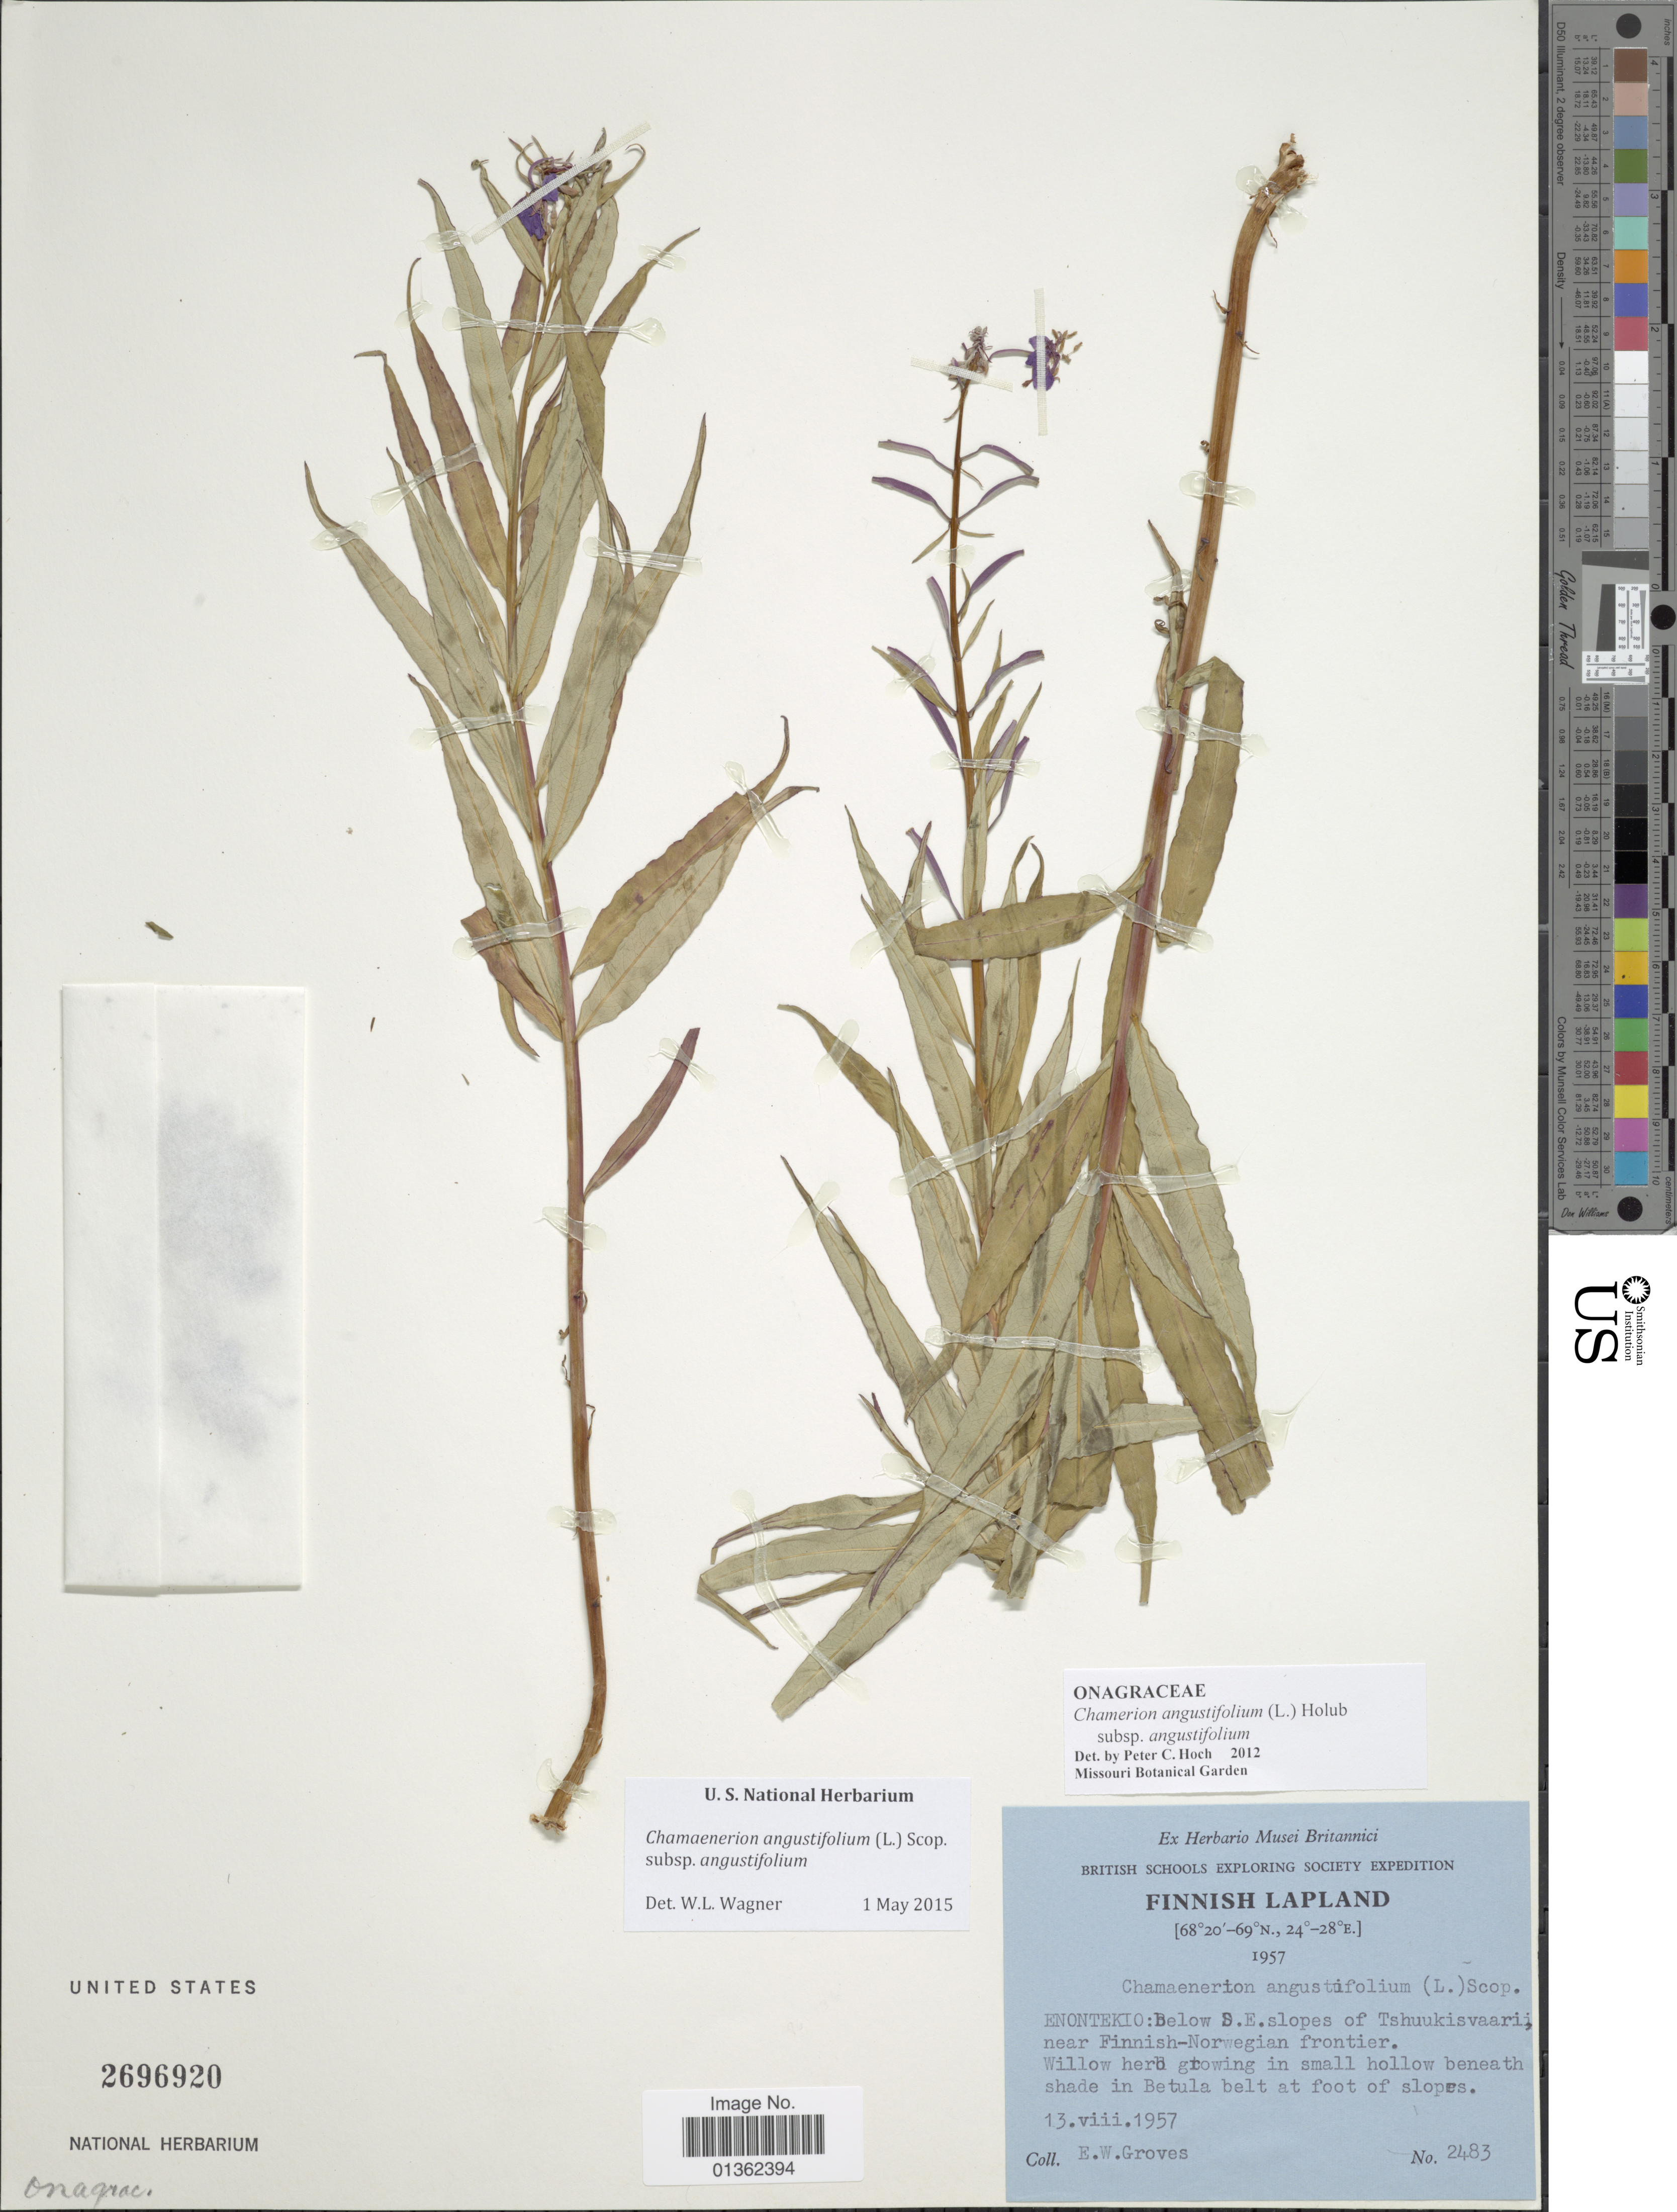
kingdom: Plantae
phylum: Tracheophyta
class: Magnoliopsida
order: Myrtales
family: Onagraceae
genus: Chamaenerion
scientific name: Chamaenerion angustifolium subsp. angustifolium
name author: (L.) Scop.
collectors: E. Groves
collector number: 2483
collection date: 1957-08-13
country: Finland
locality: Finnish Lapland. Enontekio: below S.E. slopes of Tshuukisvaari, near Finnish-Norwegian frontier.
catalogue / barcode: US 2696920